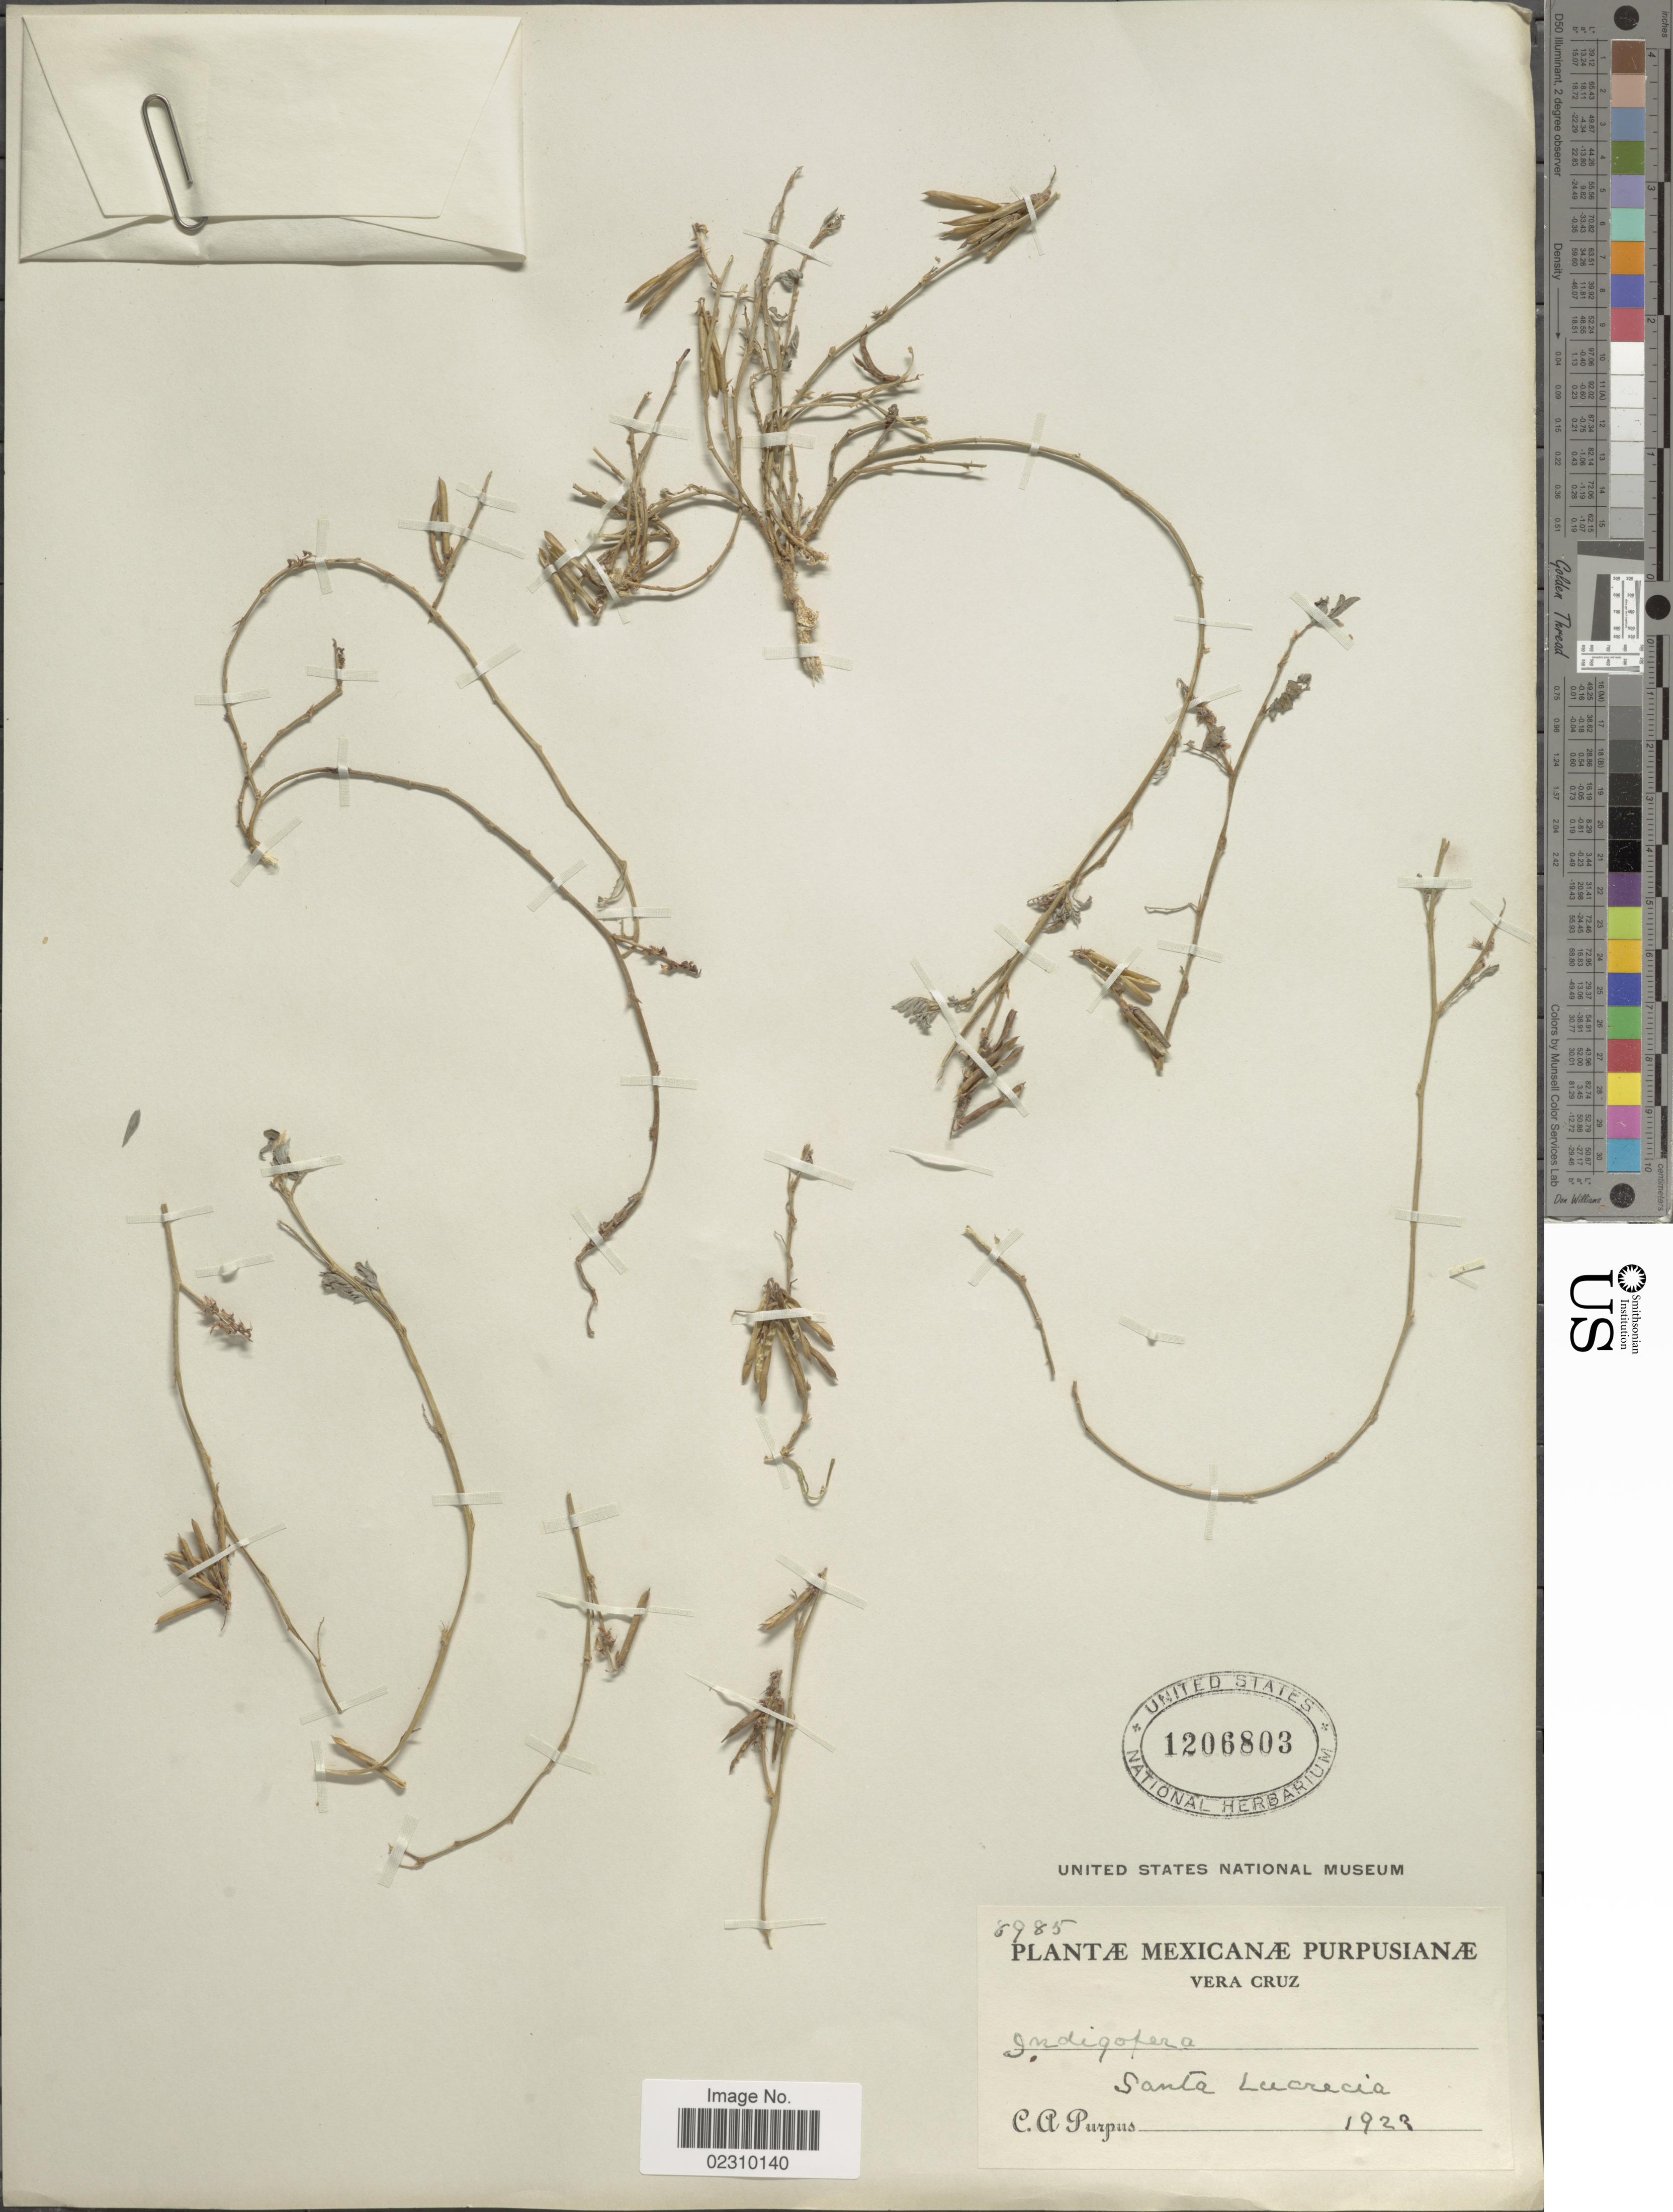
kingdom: Plantae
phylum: Tracheophyta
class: Magnoliopsida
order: Fabales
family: Fabaceae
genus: Indigofera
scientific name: Indigofera sp.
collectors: C. A. Purpus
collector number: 6985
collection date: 1923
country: Mexico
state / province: Veracruz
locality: Vera Cruz, Santa Lucrecia.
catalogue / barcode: US 1206803